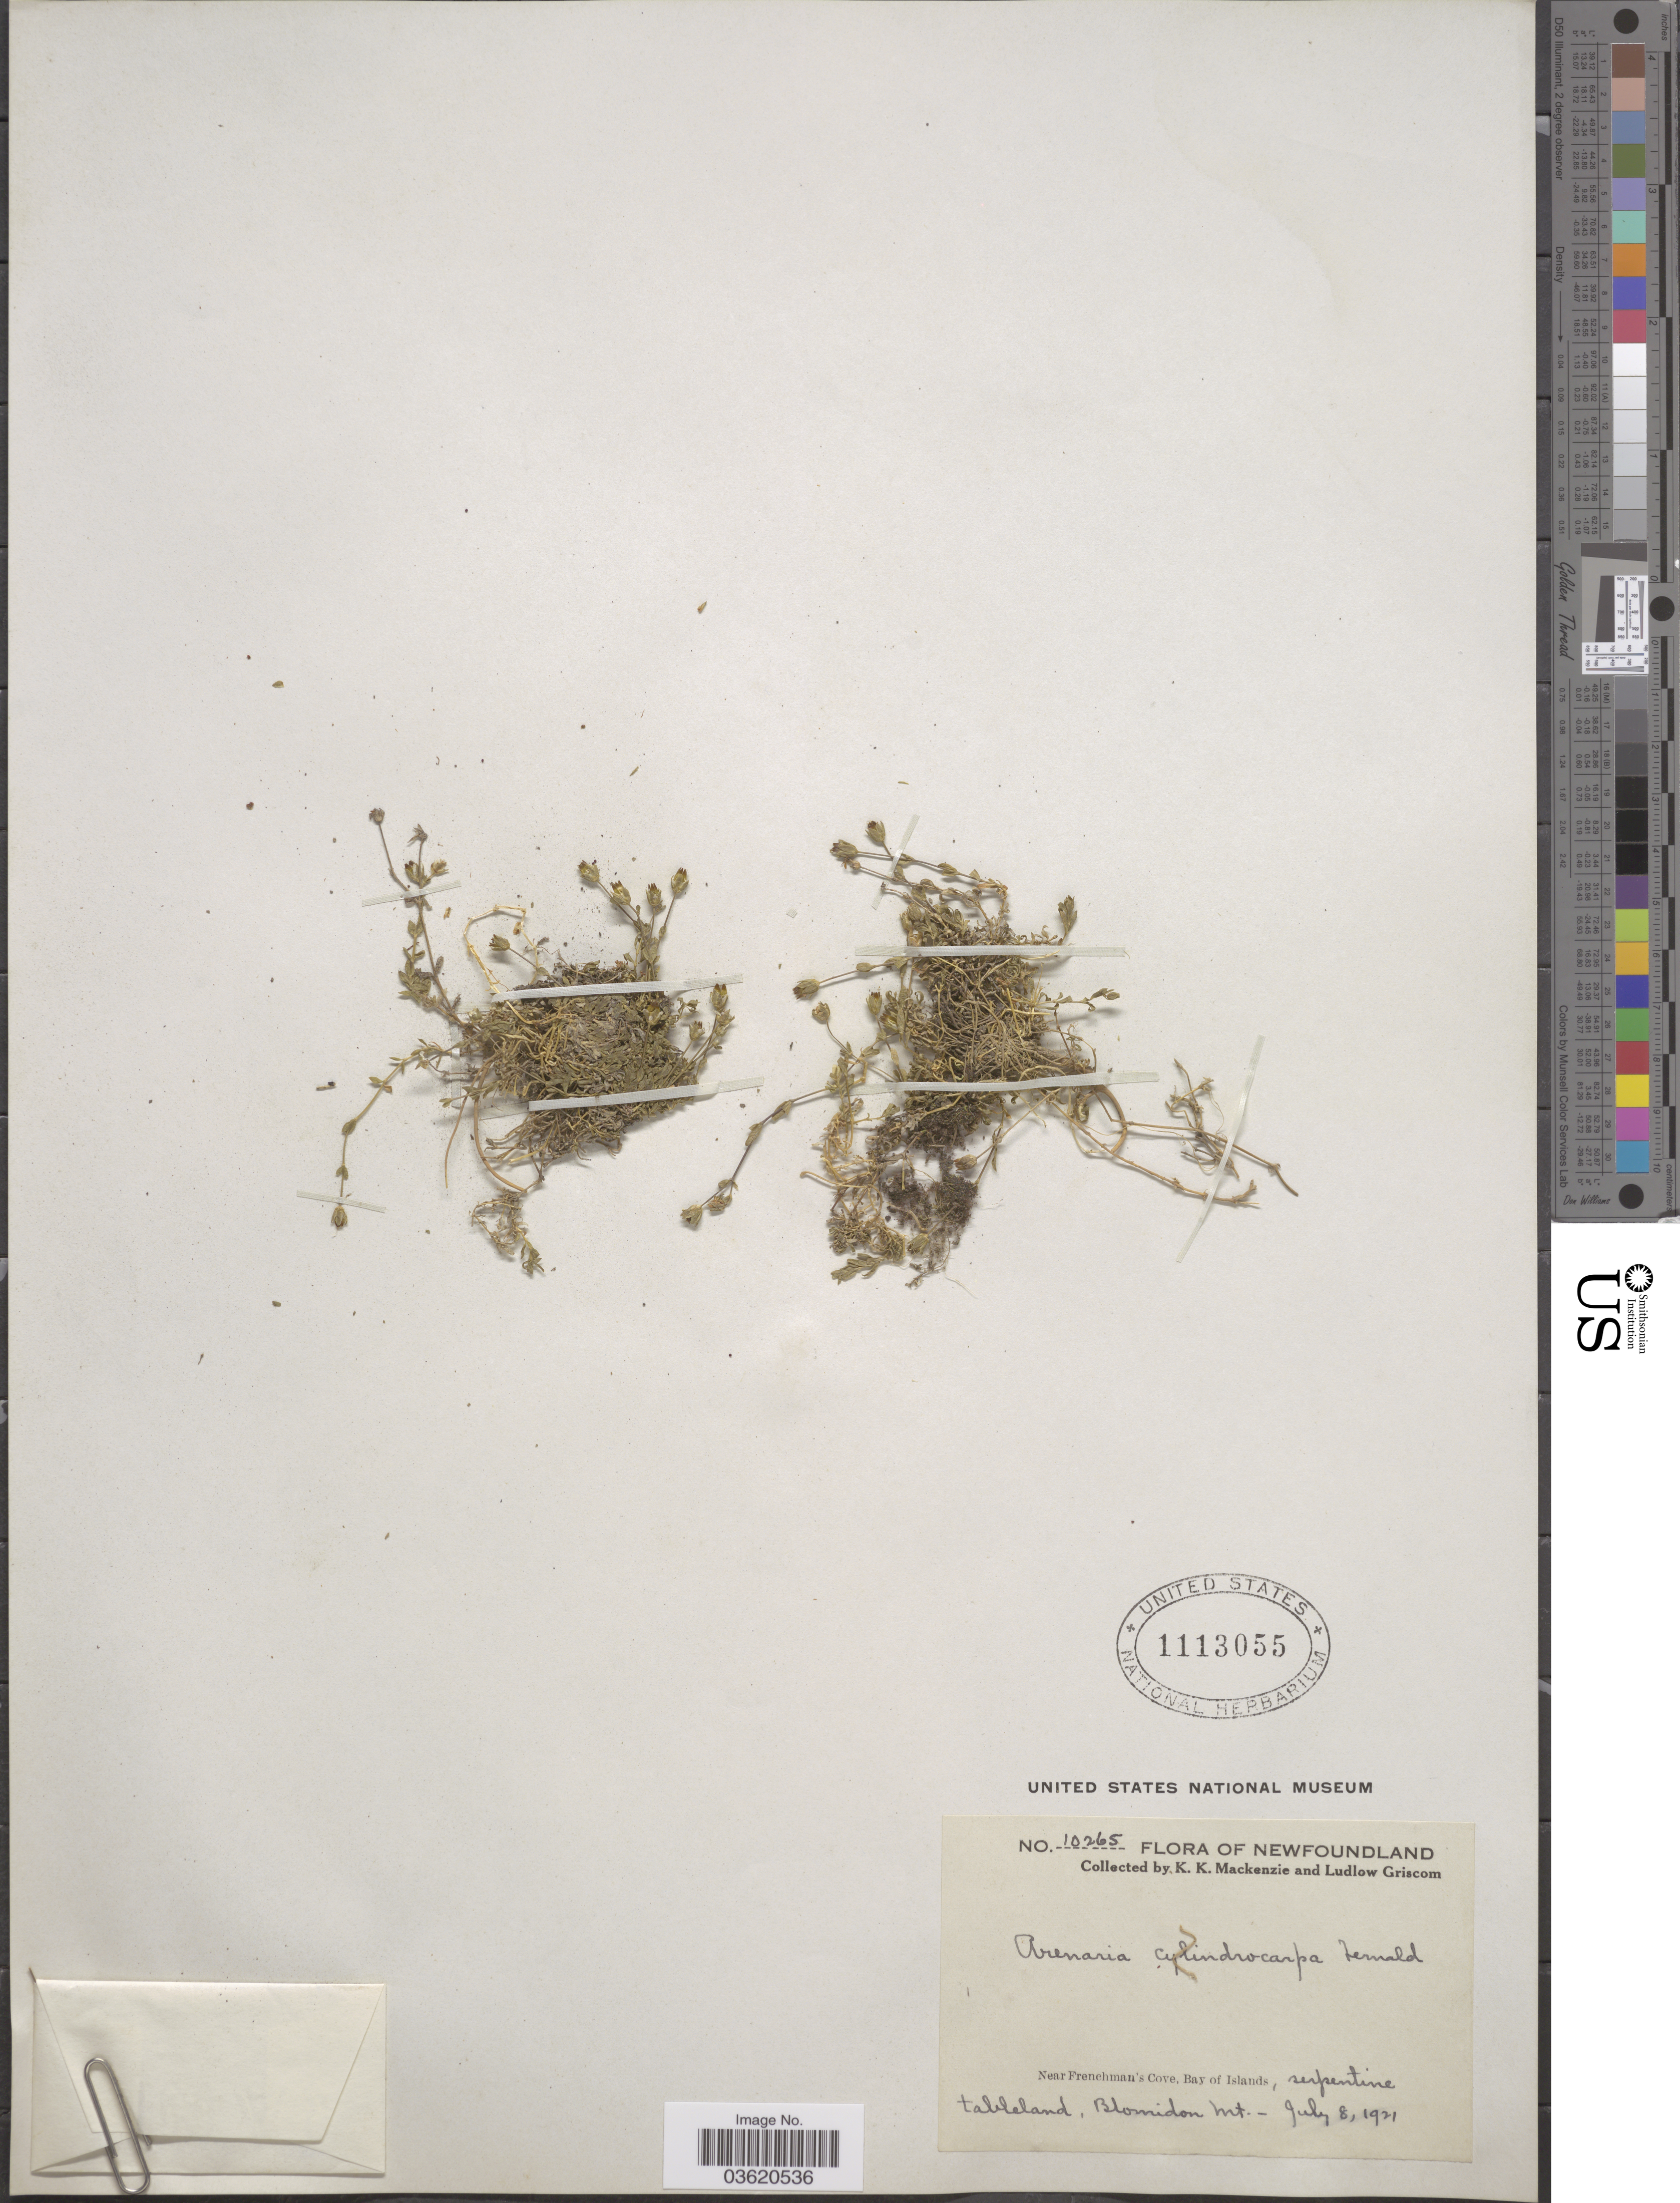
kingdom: Plantae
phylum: Tracheophyta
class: Magnoliopsida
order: Caryophyllales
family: Caryophyllaceae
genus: Arenaria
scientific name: Arenaria cylindrocarpa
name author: Fernald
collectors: K. K. Mackenzie & L. Griscom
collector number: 10265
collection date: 1921-07-08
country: Canada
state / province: Newfoundland and Labrador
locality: Near Frenchman's Cove, Bay of Islands, serpentine tableland, Blomidon Mt.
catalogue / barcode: US 1113055